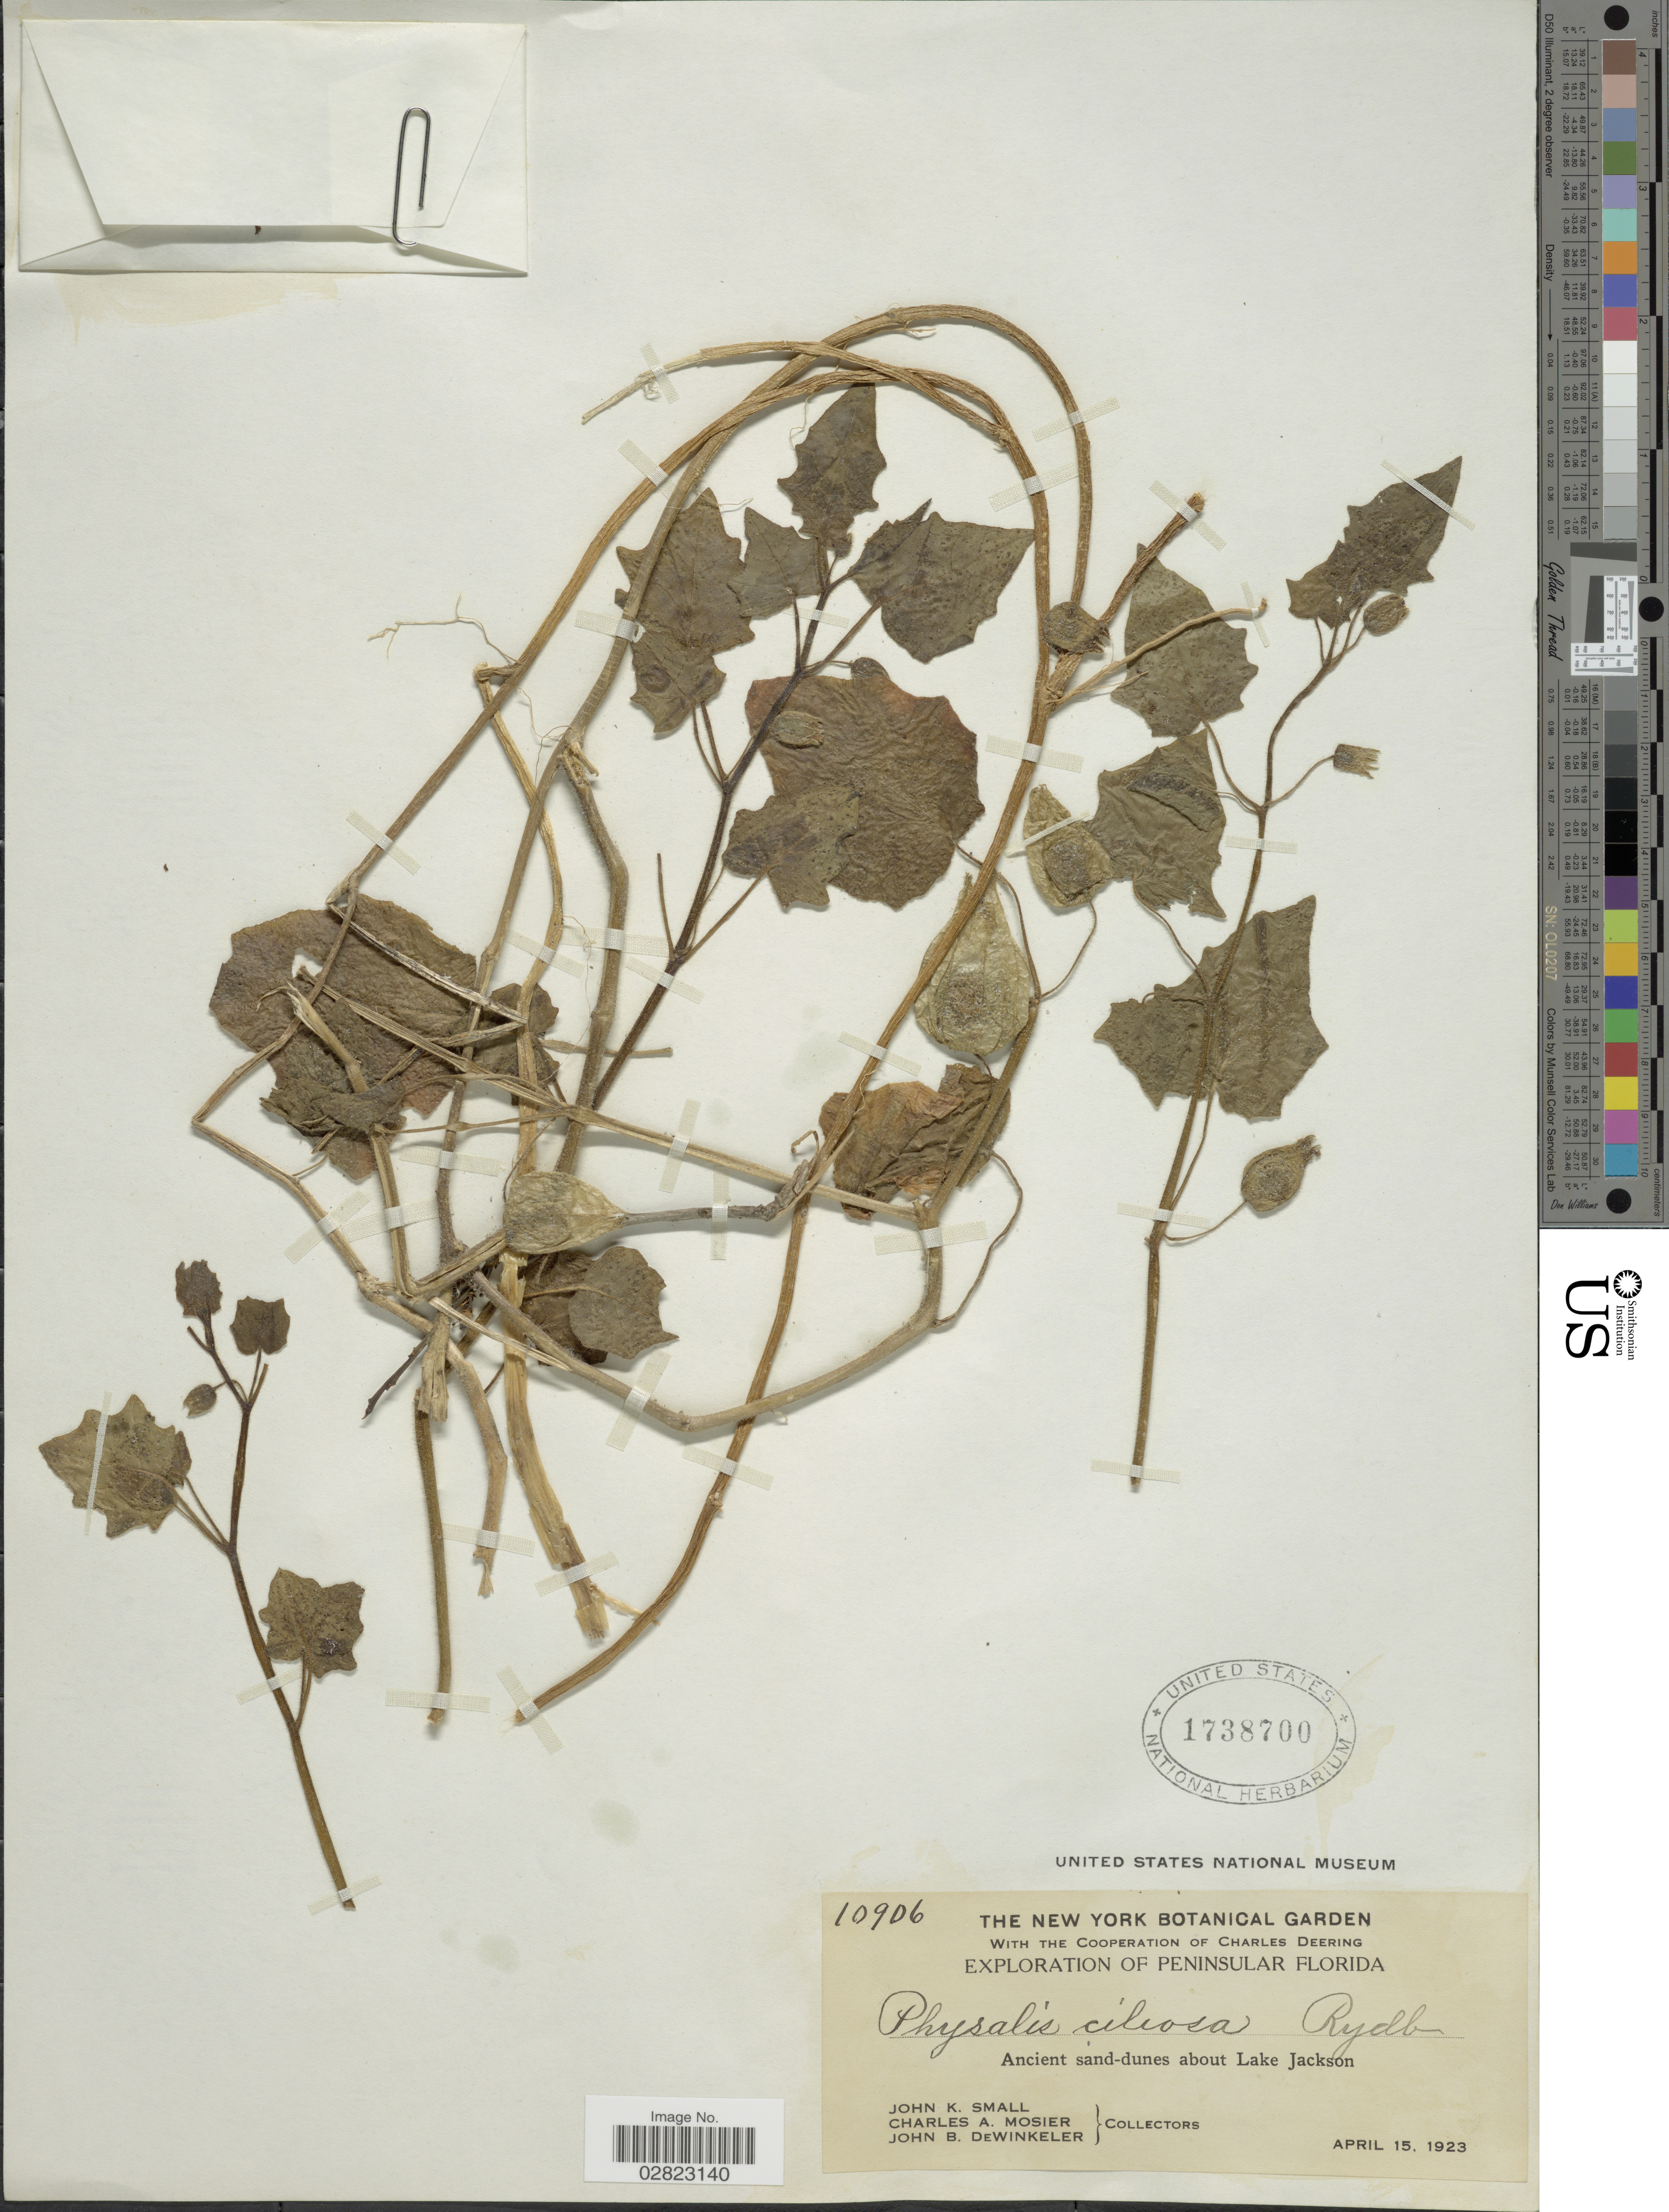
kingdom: Plantae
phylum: Tracheophyta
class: Magnoliopsida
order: Solanales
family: Solanaceae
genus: Physalis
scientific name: Physalis ciliosa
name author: Rydb.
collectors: J. K. Small, C. A. Mosier & J. B. Dewinkeler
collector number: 10906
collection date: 1923-04-15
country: United States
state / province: Florida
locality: Peninsular Florida. Ancient sand-dunes about Lake Jackson.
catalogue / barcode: US 1738700